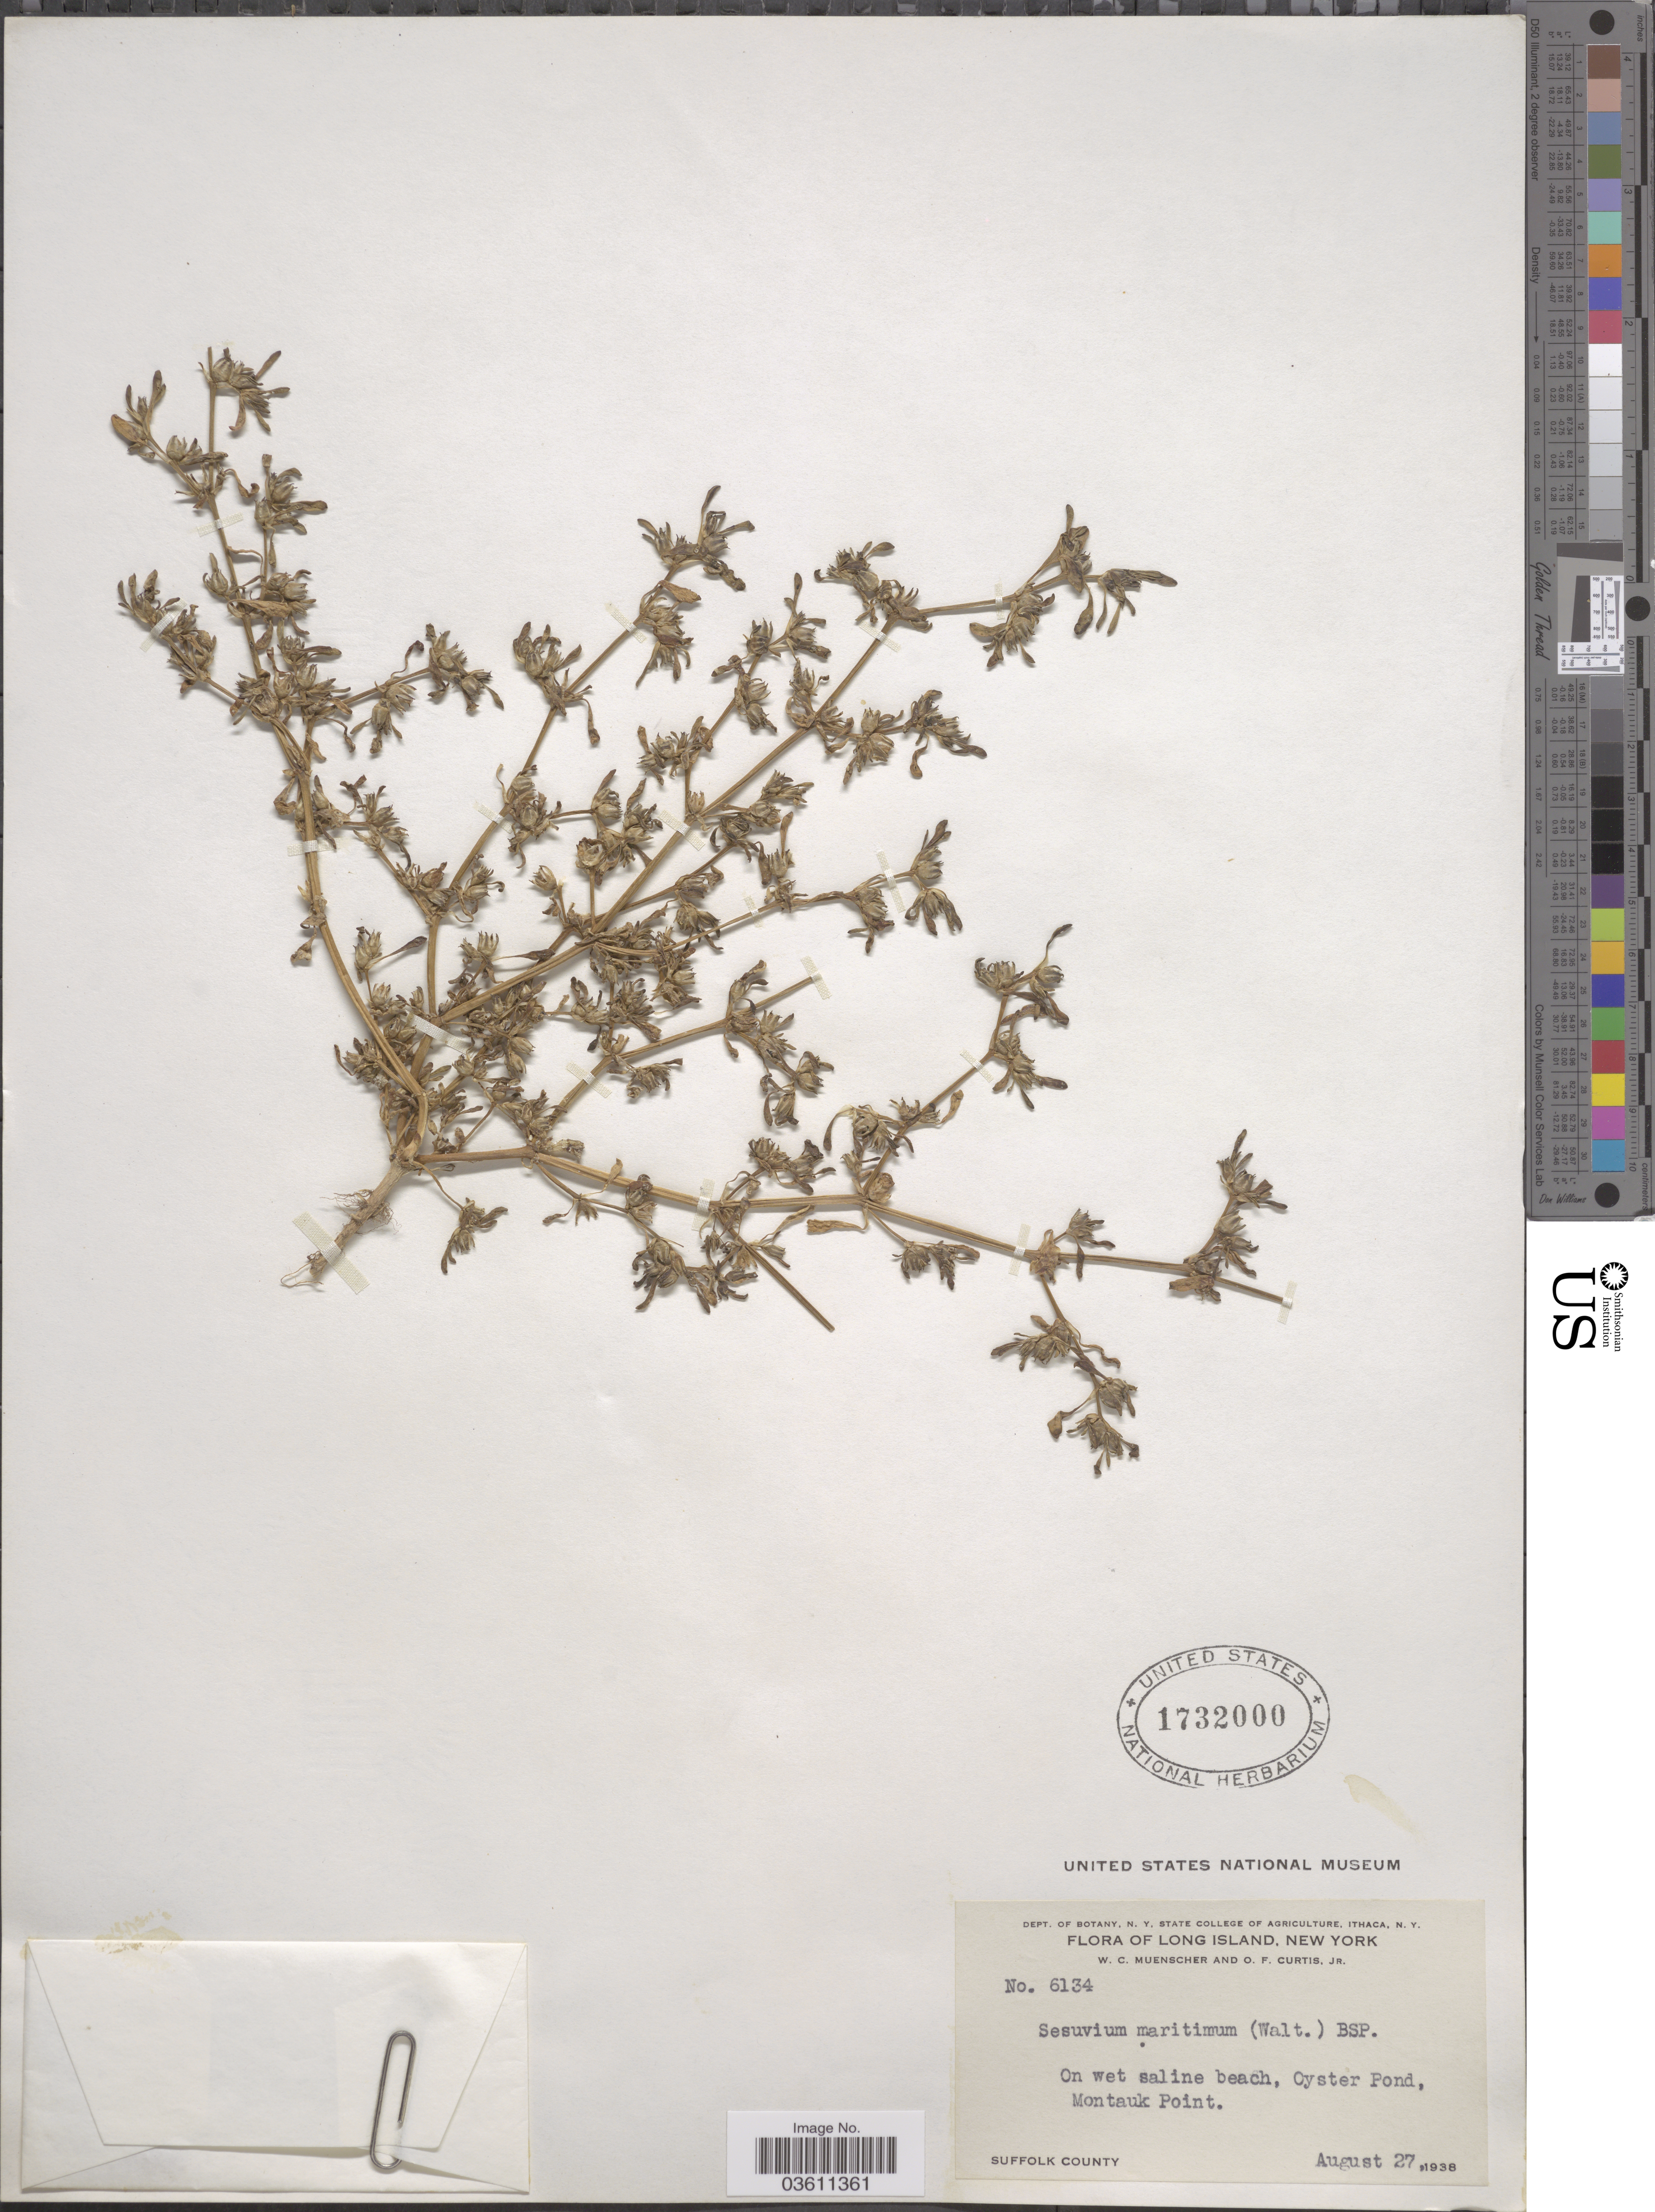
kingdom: Plantae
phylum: Tracheophyta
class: Magnoliopsida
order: Caryophyllales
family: Aizoaceae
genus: Sesuvium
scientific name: Sesuvium maritimum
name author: (Walter) Britton, Stearns & Poggenb.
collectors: W. Muenscher & O. Curtis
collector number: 6134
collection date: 1938-08-27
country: United States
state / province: New York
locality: Long Island. Oyster Pond, Montauk Point. Suffolk County.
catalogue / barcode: US 1732000